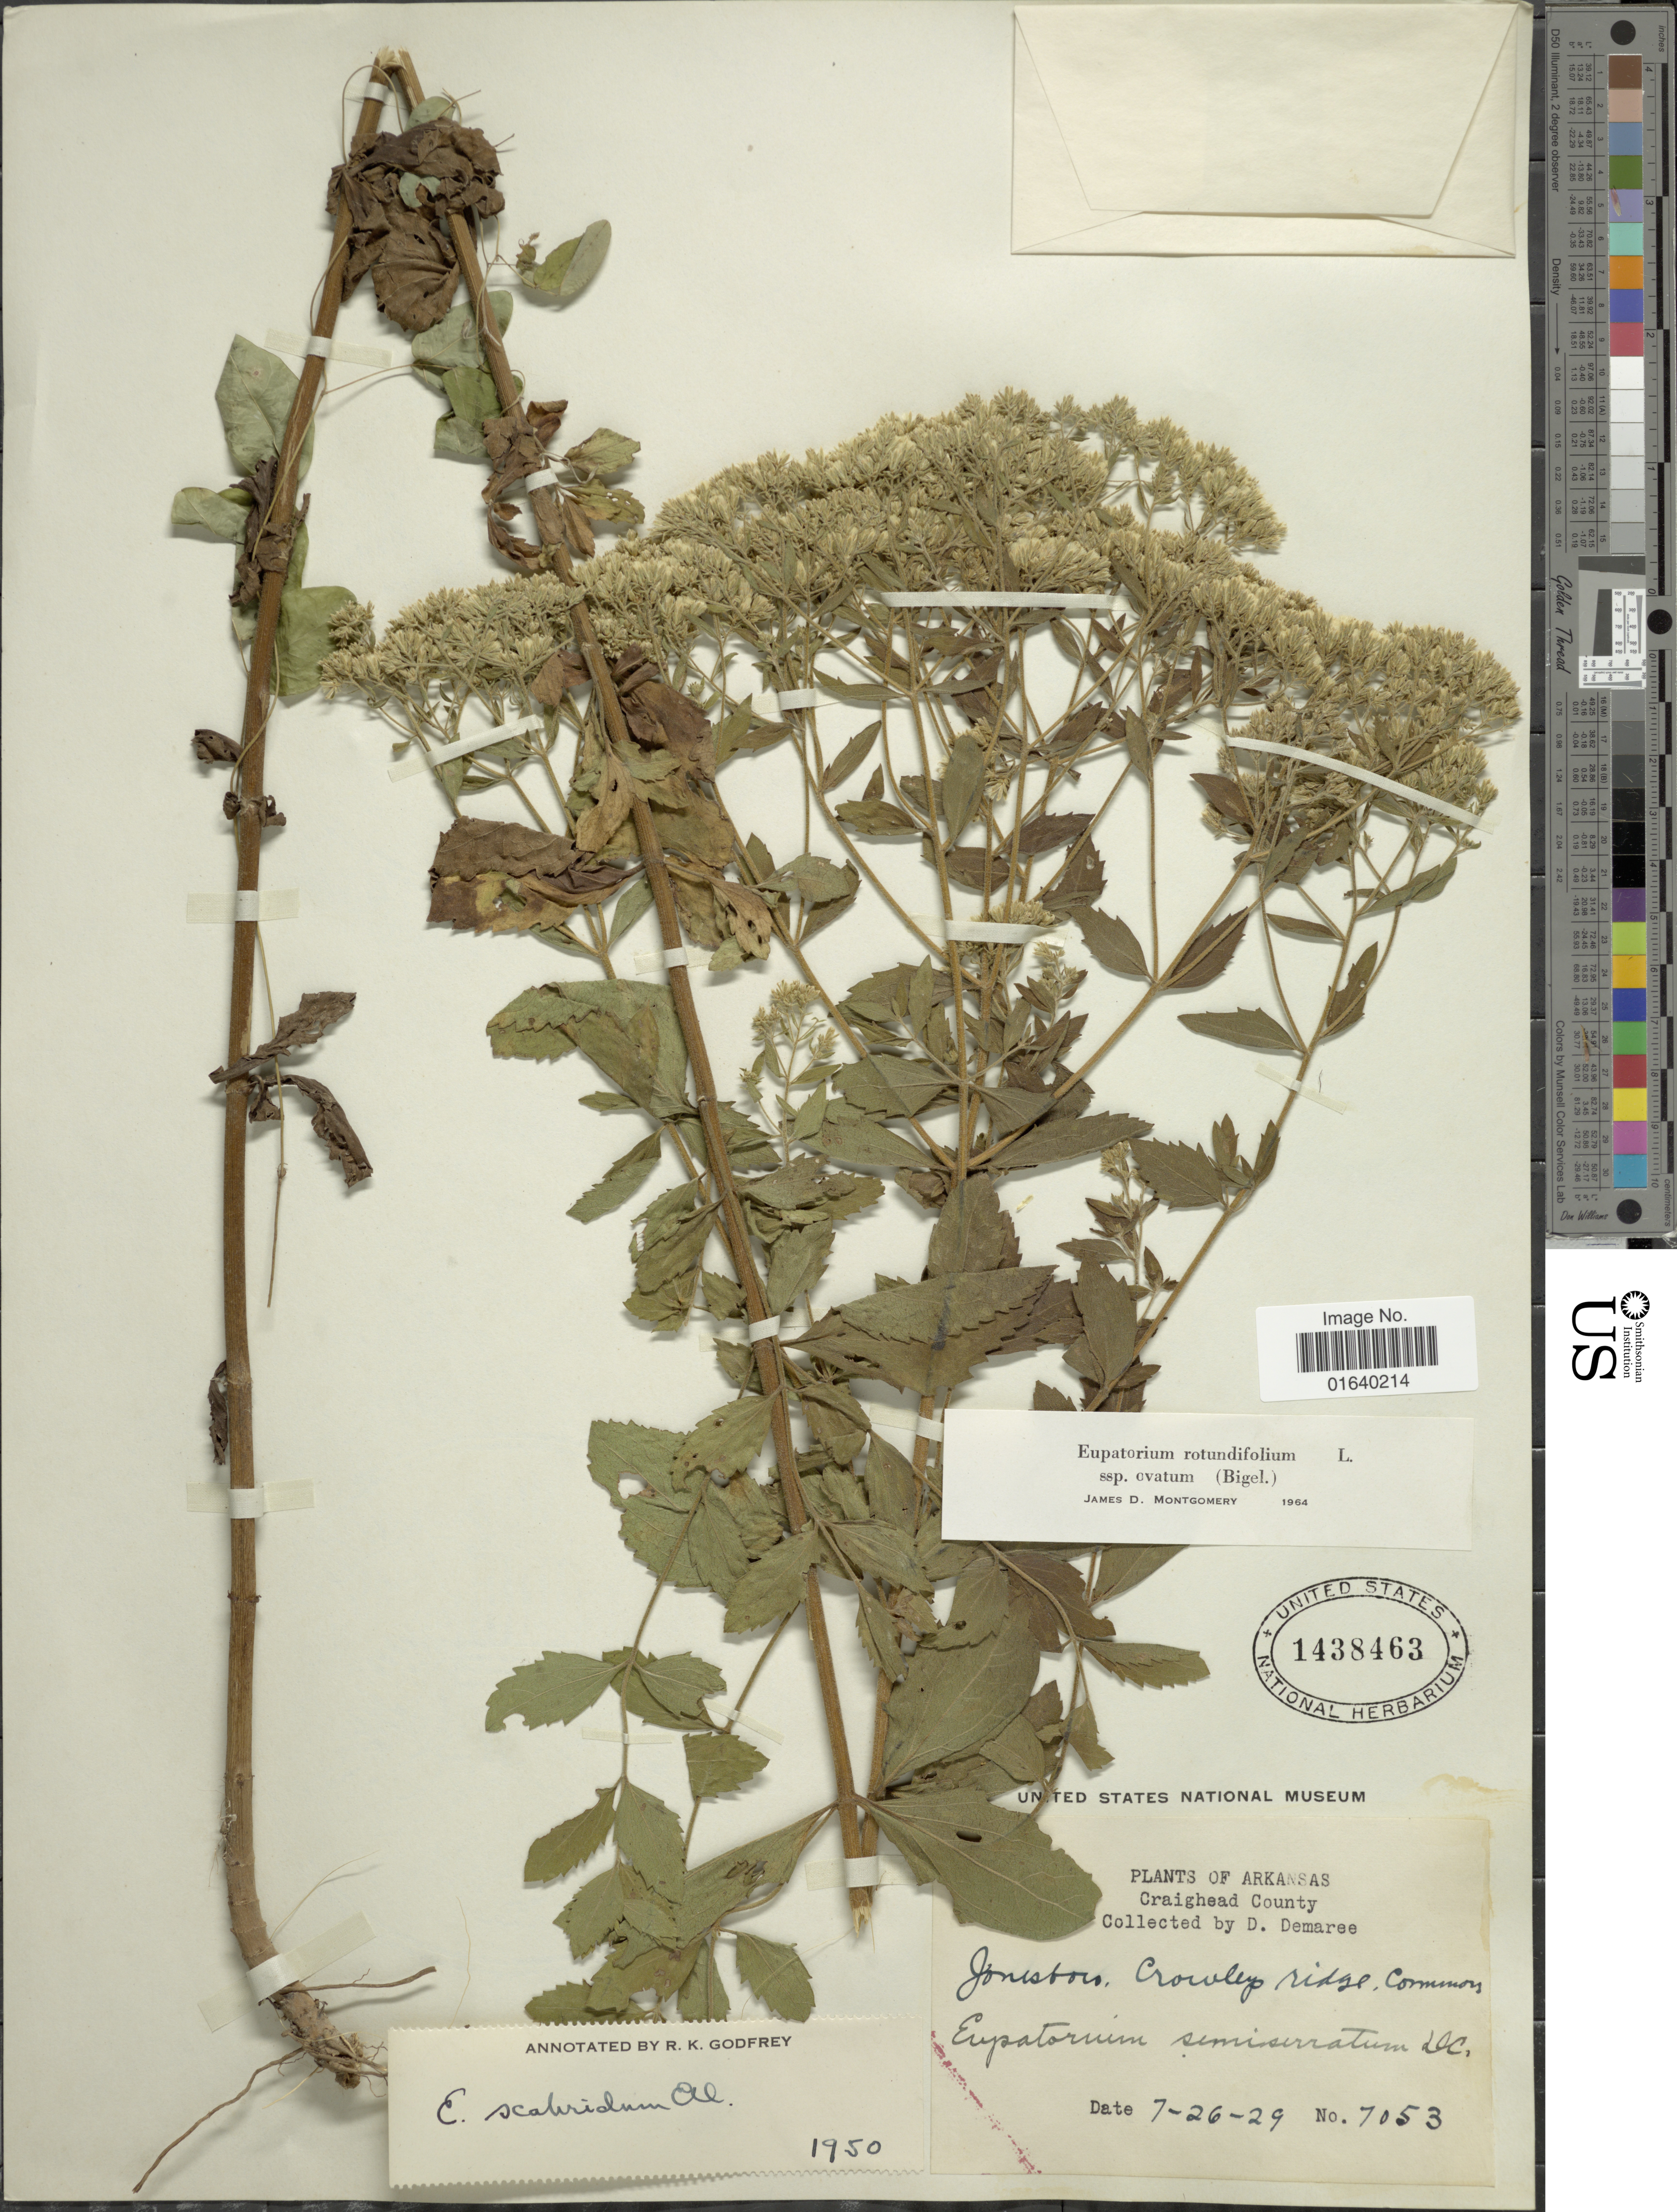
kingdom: Plantae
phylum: Tracheophyta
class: Magnoliopsida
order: Asterales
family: Asteraceae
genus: Eupatorium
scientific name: Eupatorium rotundifolium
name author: L.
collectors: D. Demaree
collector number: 7053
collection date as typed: Transcribed d/m/y: 26/7/29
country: United States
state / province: Arkansas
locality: Craghead County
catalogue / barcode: US 1438463